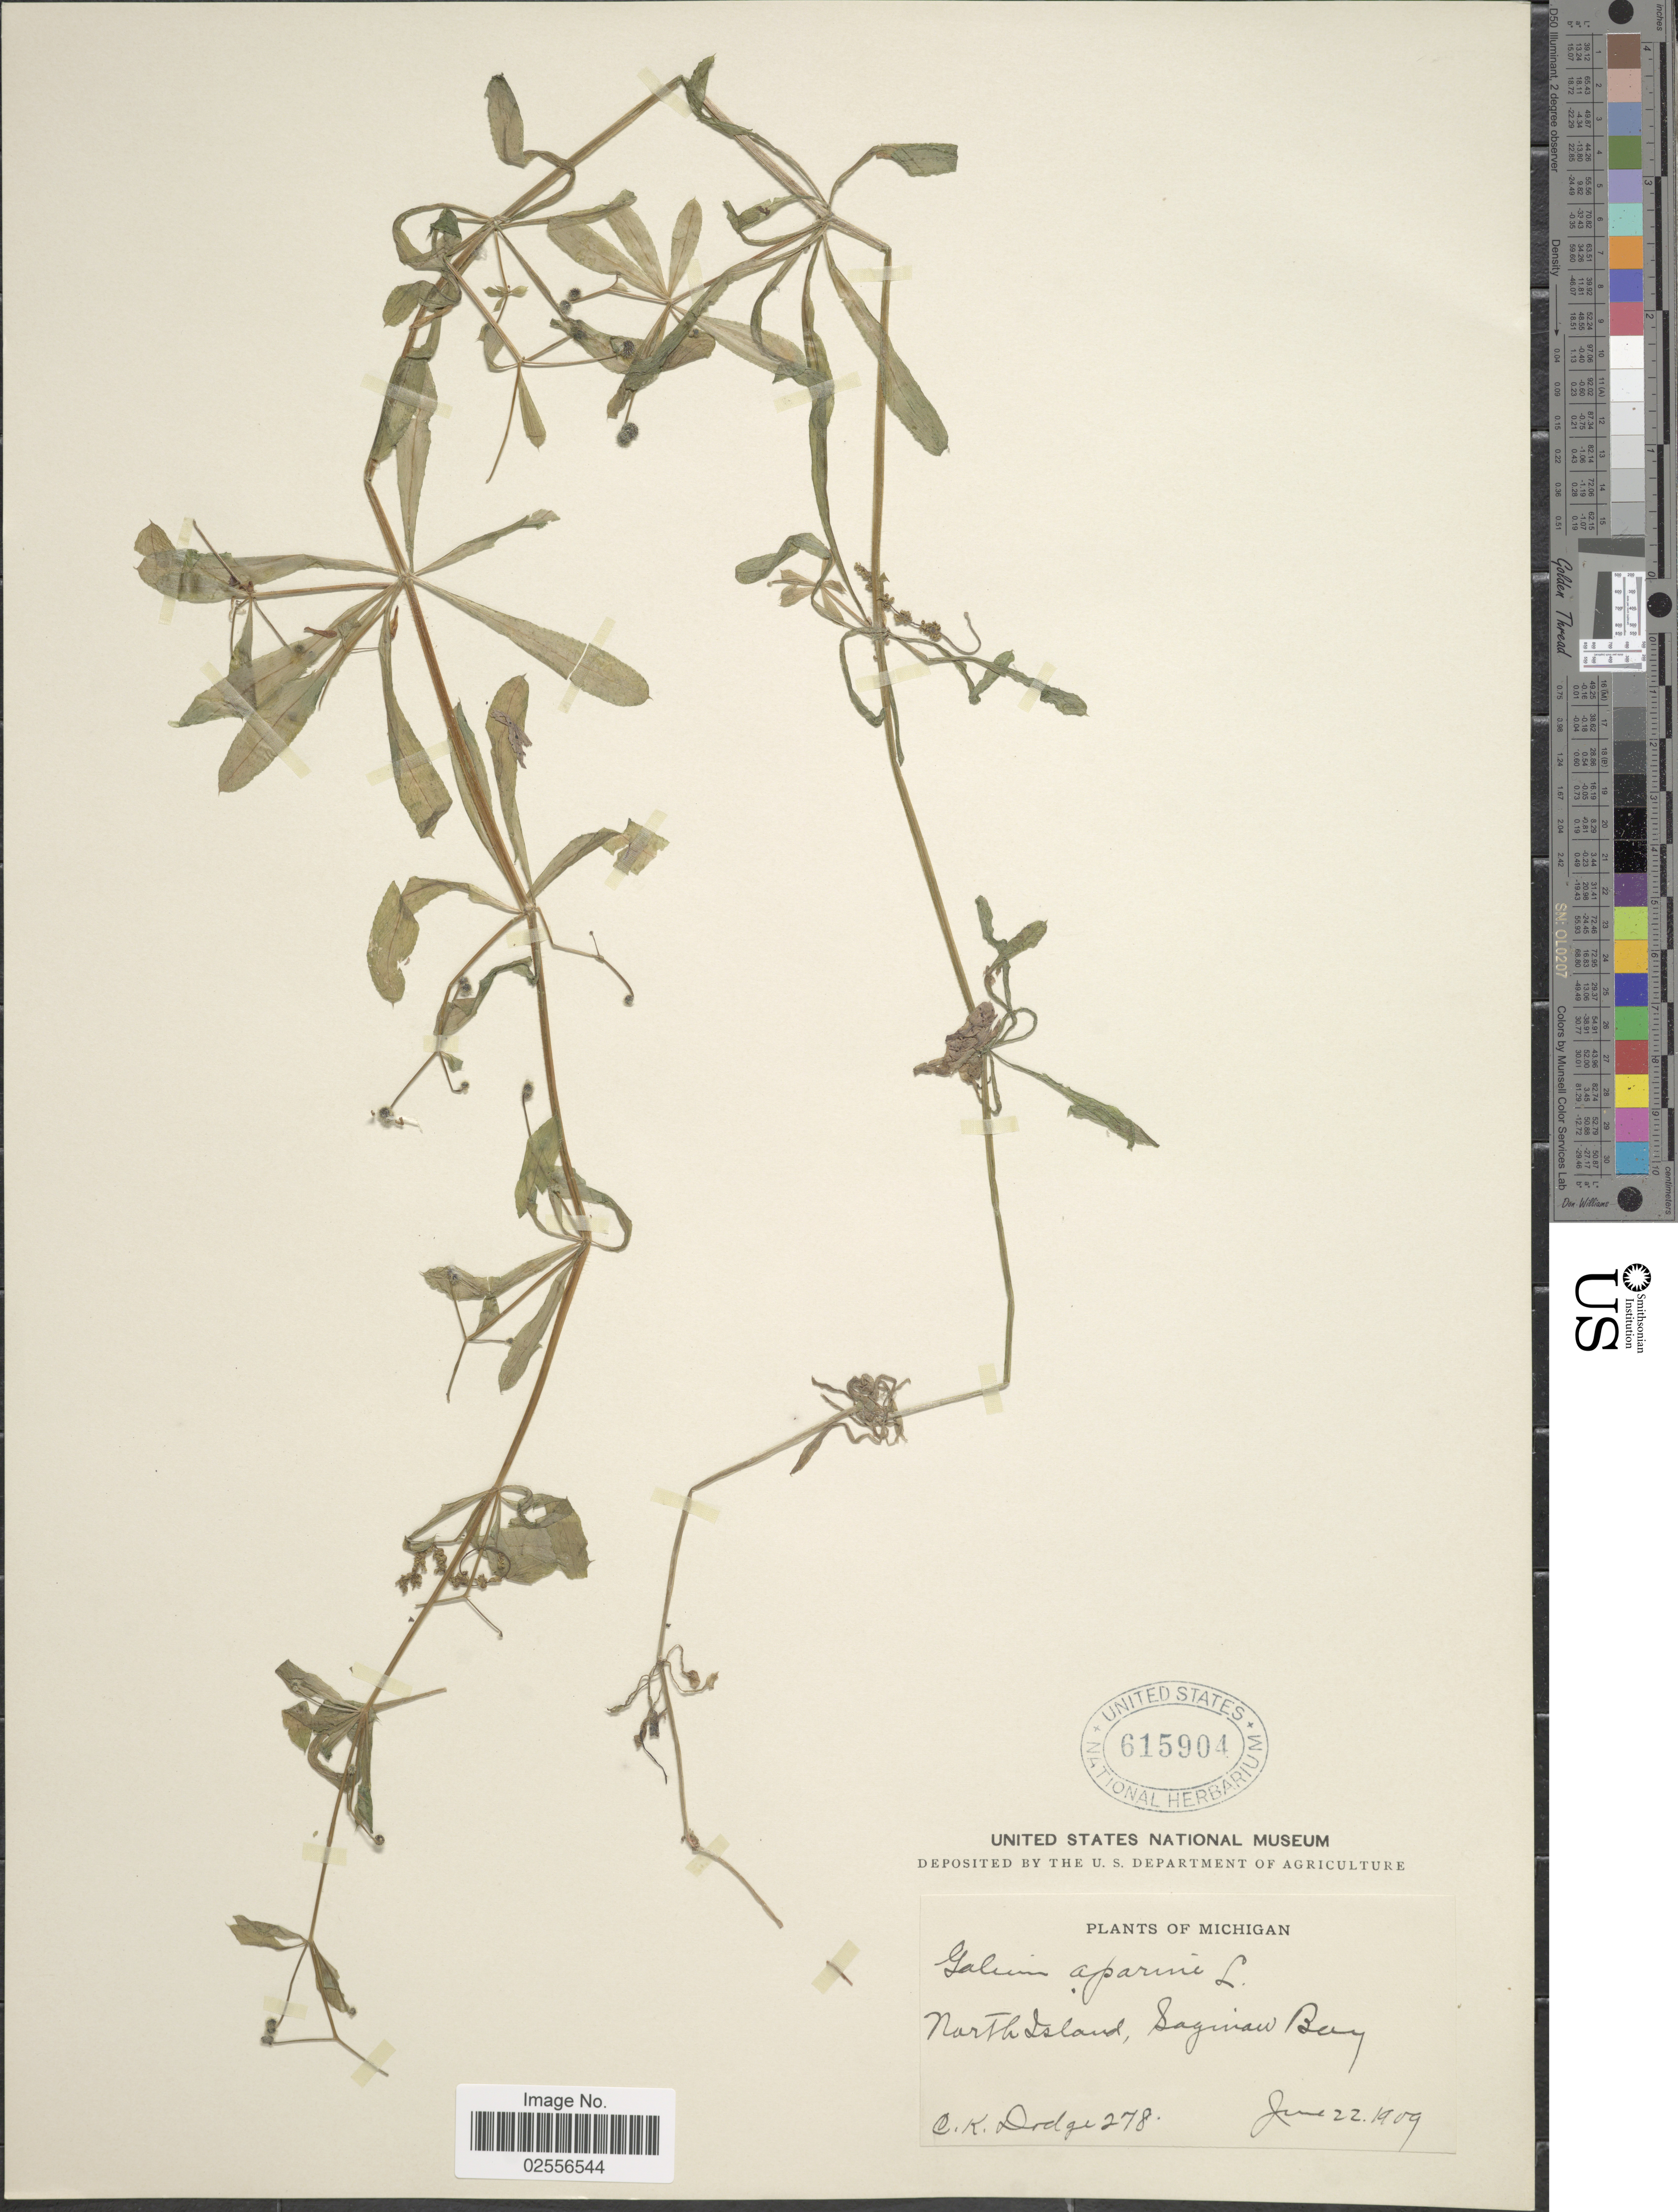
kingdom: Plantae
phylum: Tracheophyta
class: Magnoliopsida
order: Gentianales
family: Rubiaceae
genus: Galium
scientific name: Galium aparine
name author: L.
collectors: C. Dodge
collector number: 278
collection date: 1909-06-22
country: United States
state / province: Michigan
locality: North Island, Saginaw Bay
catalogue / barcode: US 615904